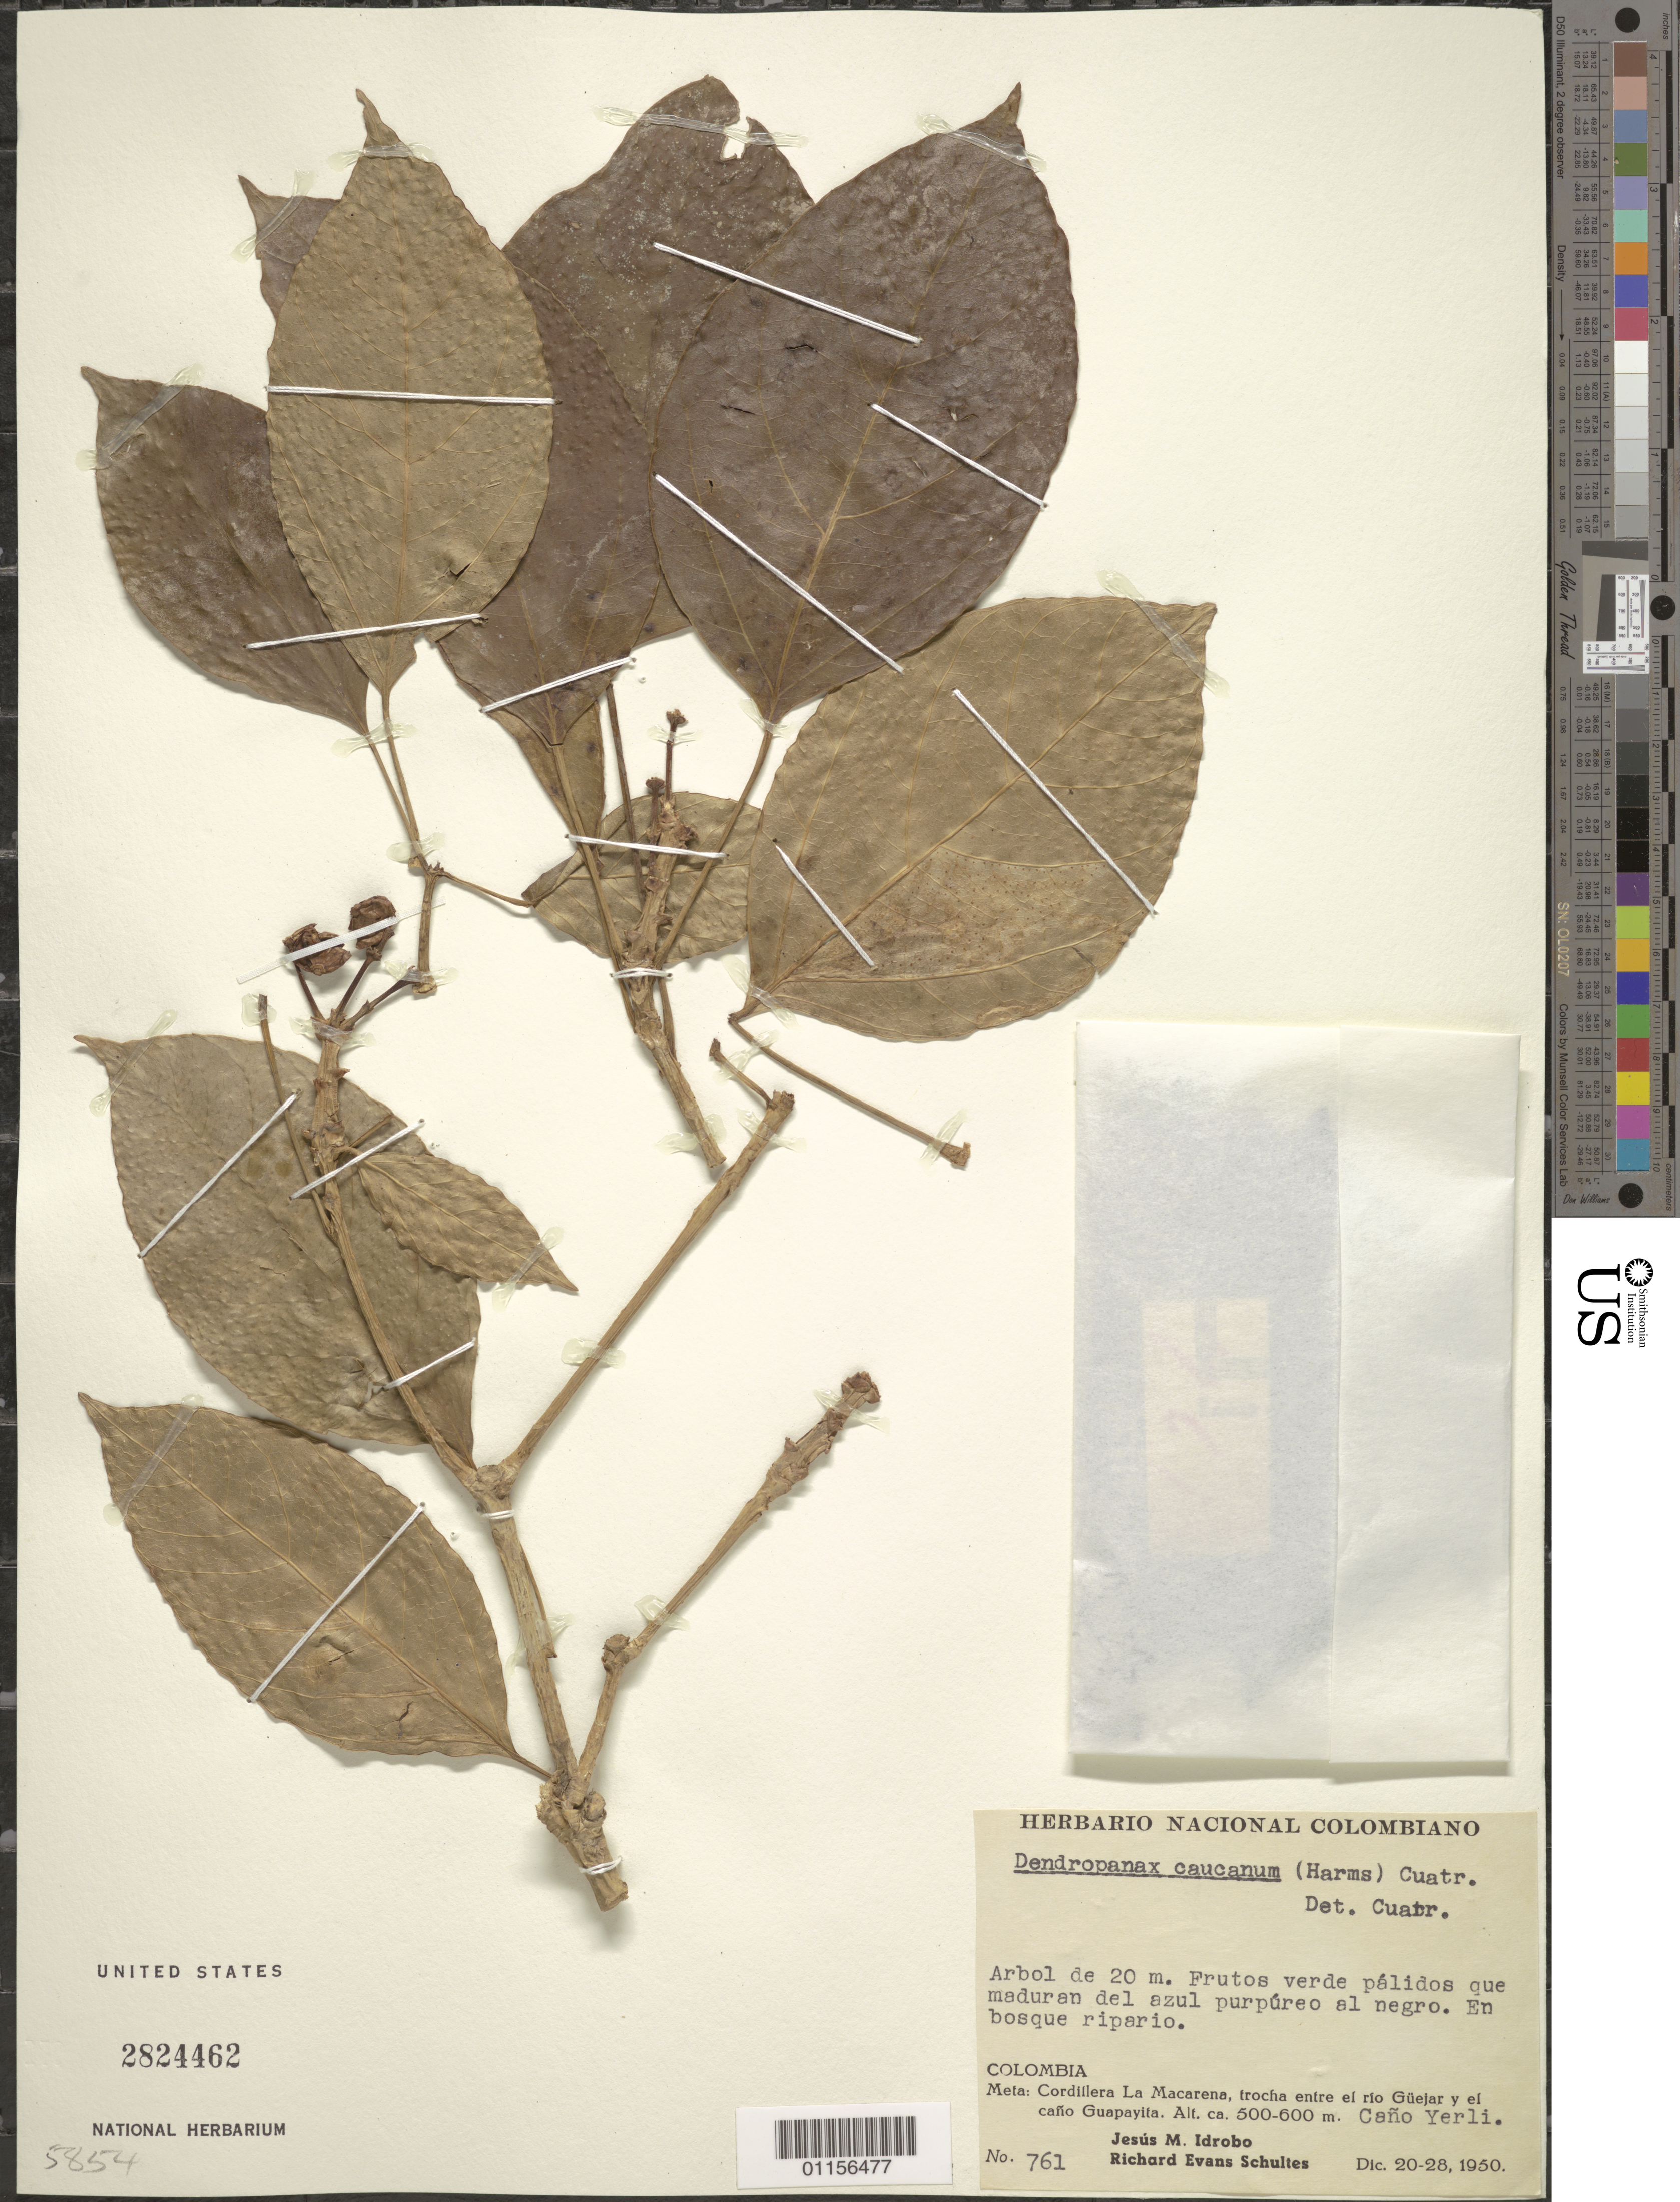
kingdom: Plantae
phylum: Tracheophyta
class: Magnoliopsida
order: Apiales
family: Araliaceae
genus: Dendropanax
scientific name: Dendropanax caucanus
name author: (Harms) Harms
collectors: J. M. Idrobo & R. E. Schultes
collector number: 761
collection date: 1950-12-20/1950-12-28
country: Colombia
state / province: Meta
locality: Cordillera La Macarena, trocha entre el rio Guejar y el cano Guapayita. Cano Yerli.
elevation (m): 500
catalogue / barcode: US 2824462